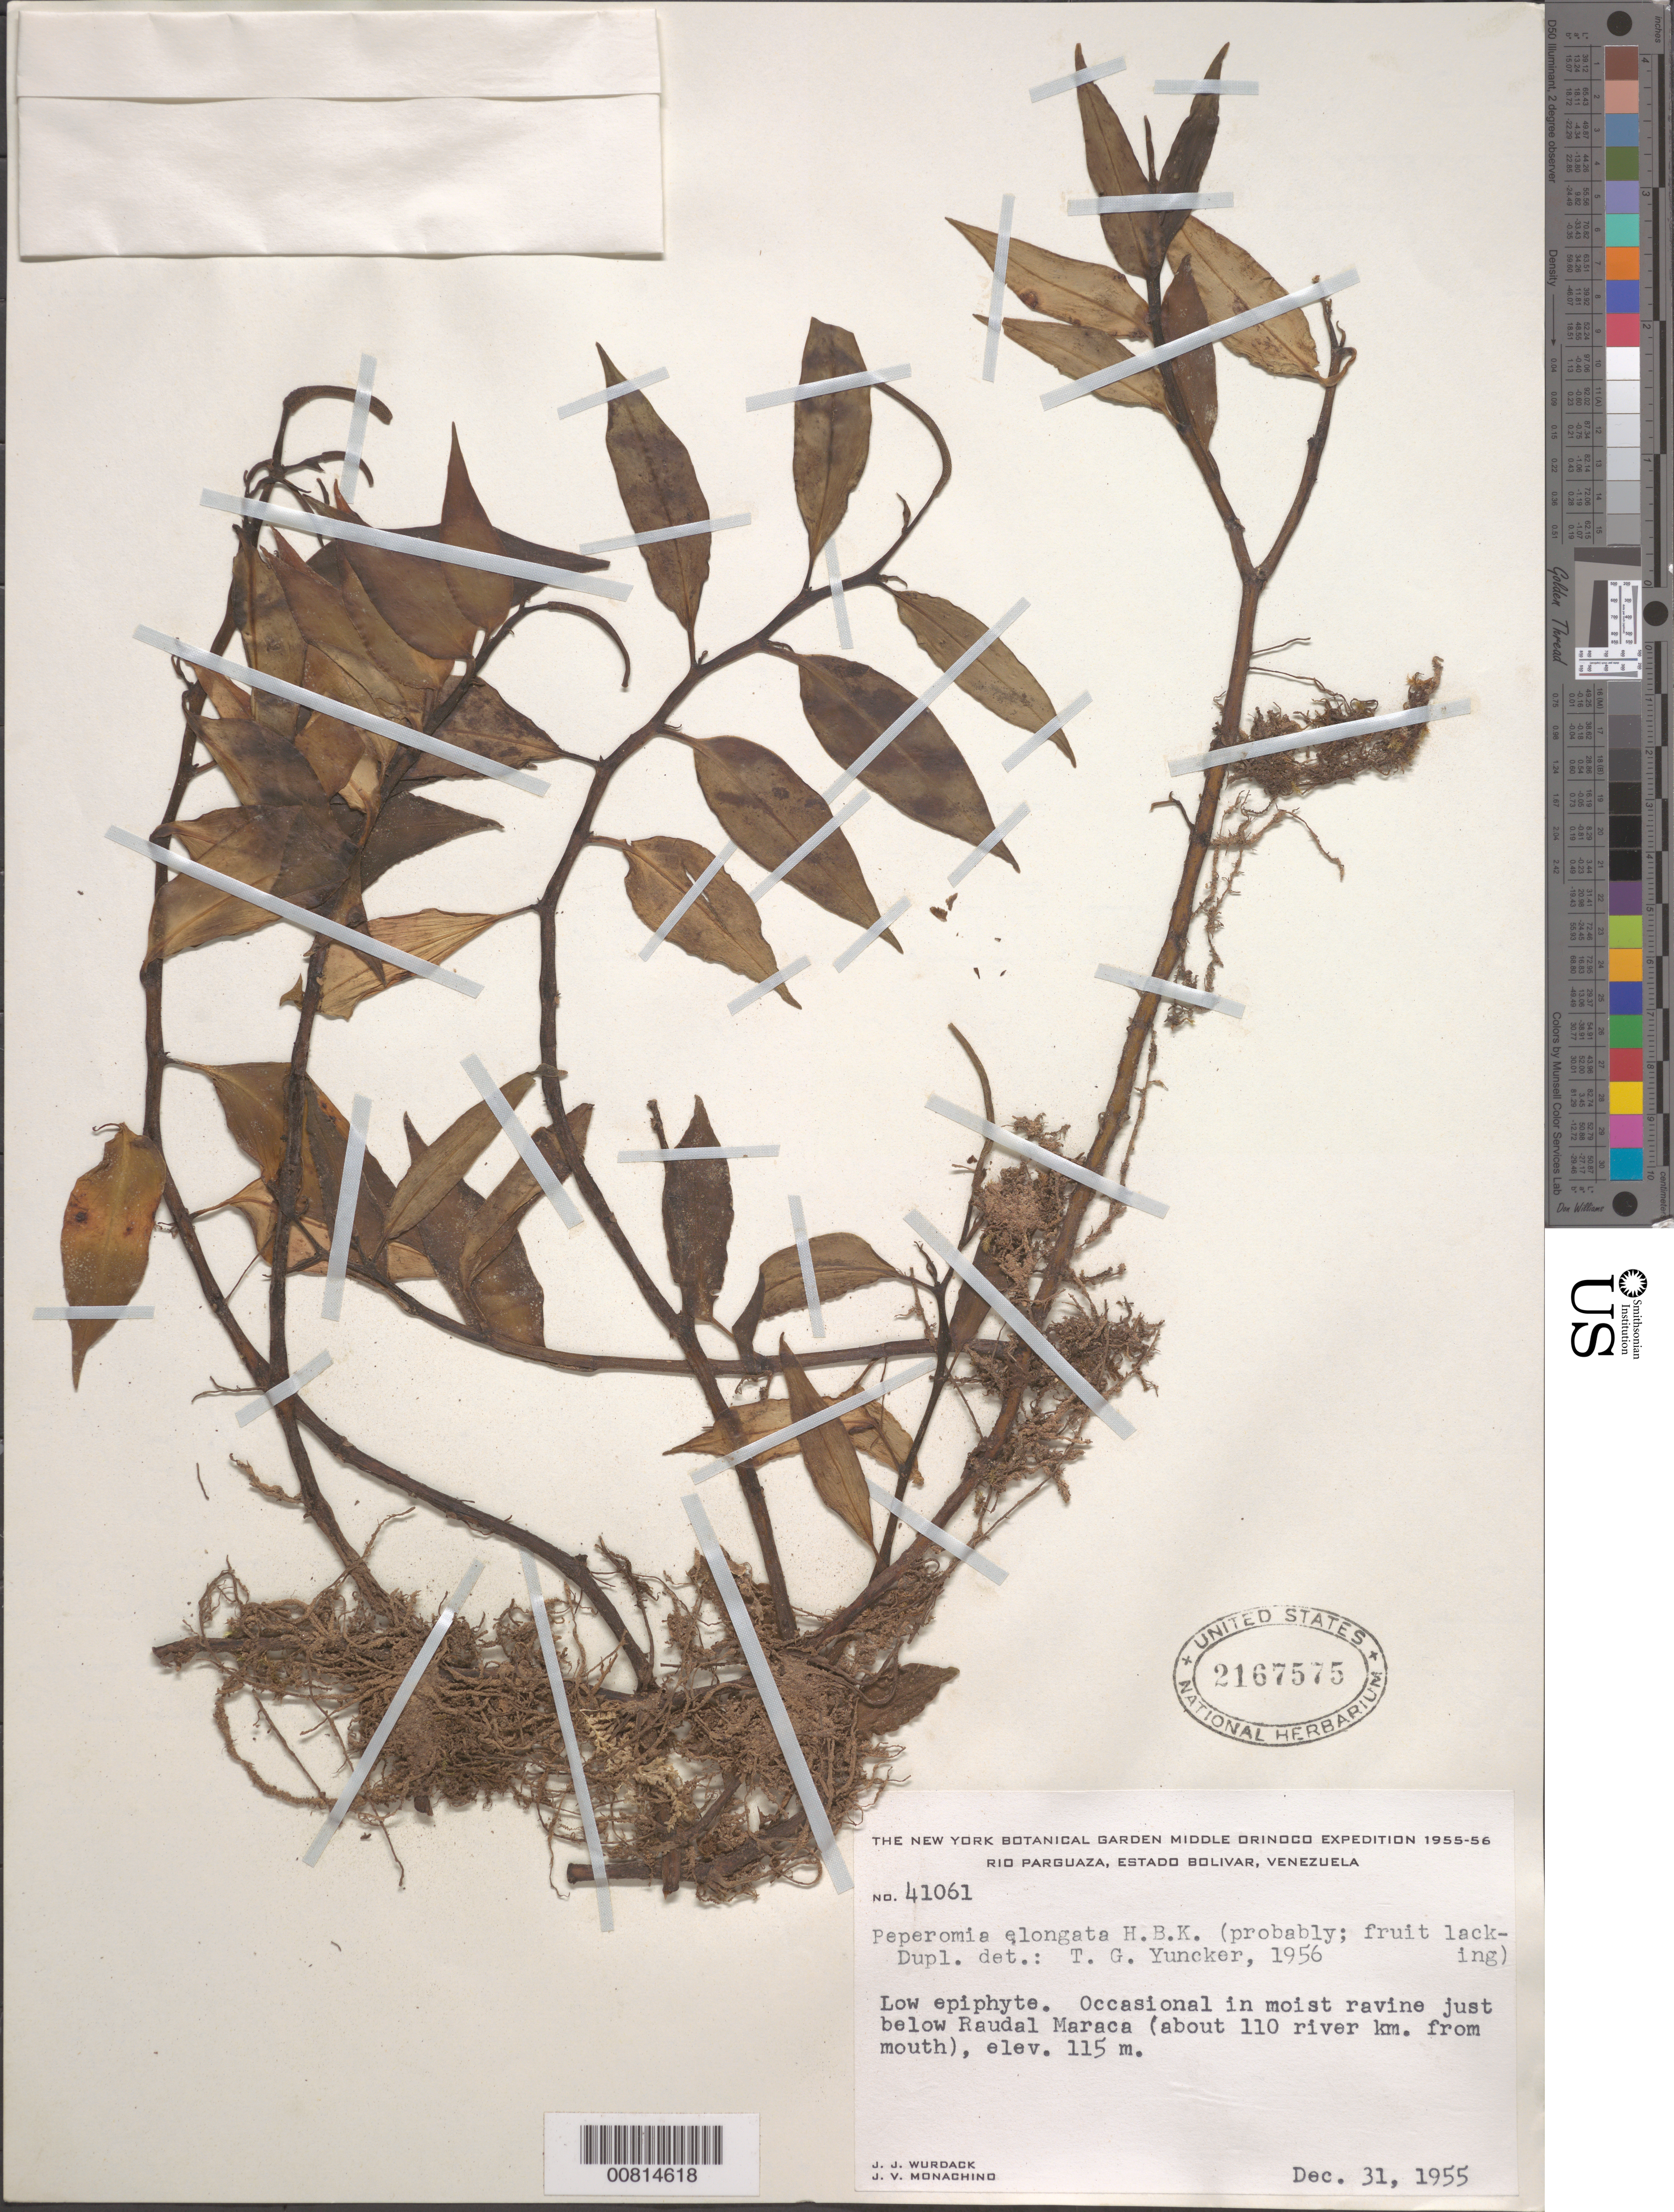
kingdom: Plantae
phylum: Tracheophyta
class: Magnoliopsida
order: Piperales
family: Piperaceae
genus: Peperomia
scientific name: Peperomia elongata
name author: Kunth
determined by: Yuncker, T. G.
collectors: J. J. Wurdack & J. V. Monachino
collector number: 41061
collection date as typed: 31-Dec-55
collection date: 1955-12-31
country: Venezuela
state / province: Bolívar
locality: Río Parguaza, just below Raudal Maraca (about 110 river km from mouth)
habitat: Moist ravine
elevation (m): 110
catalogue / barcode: US 2167575